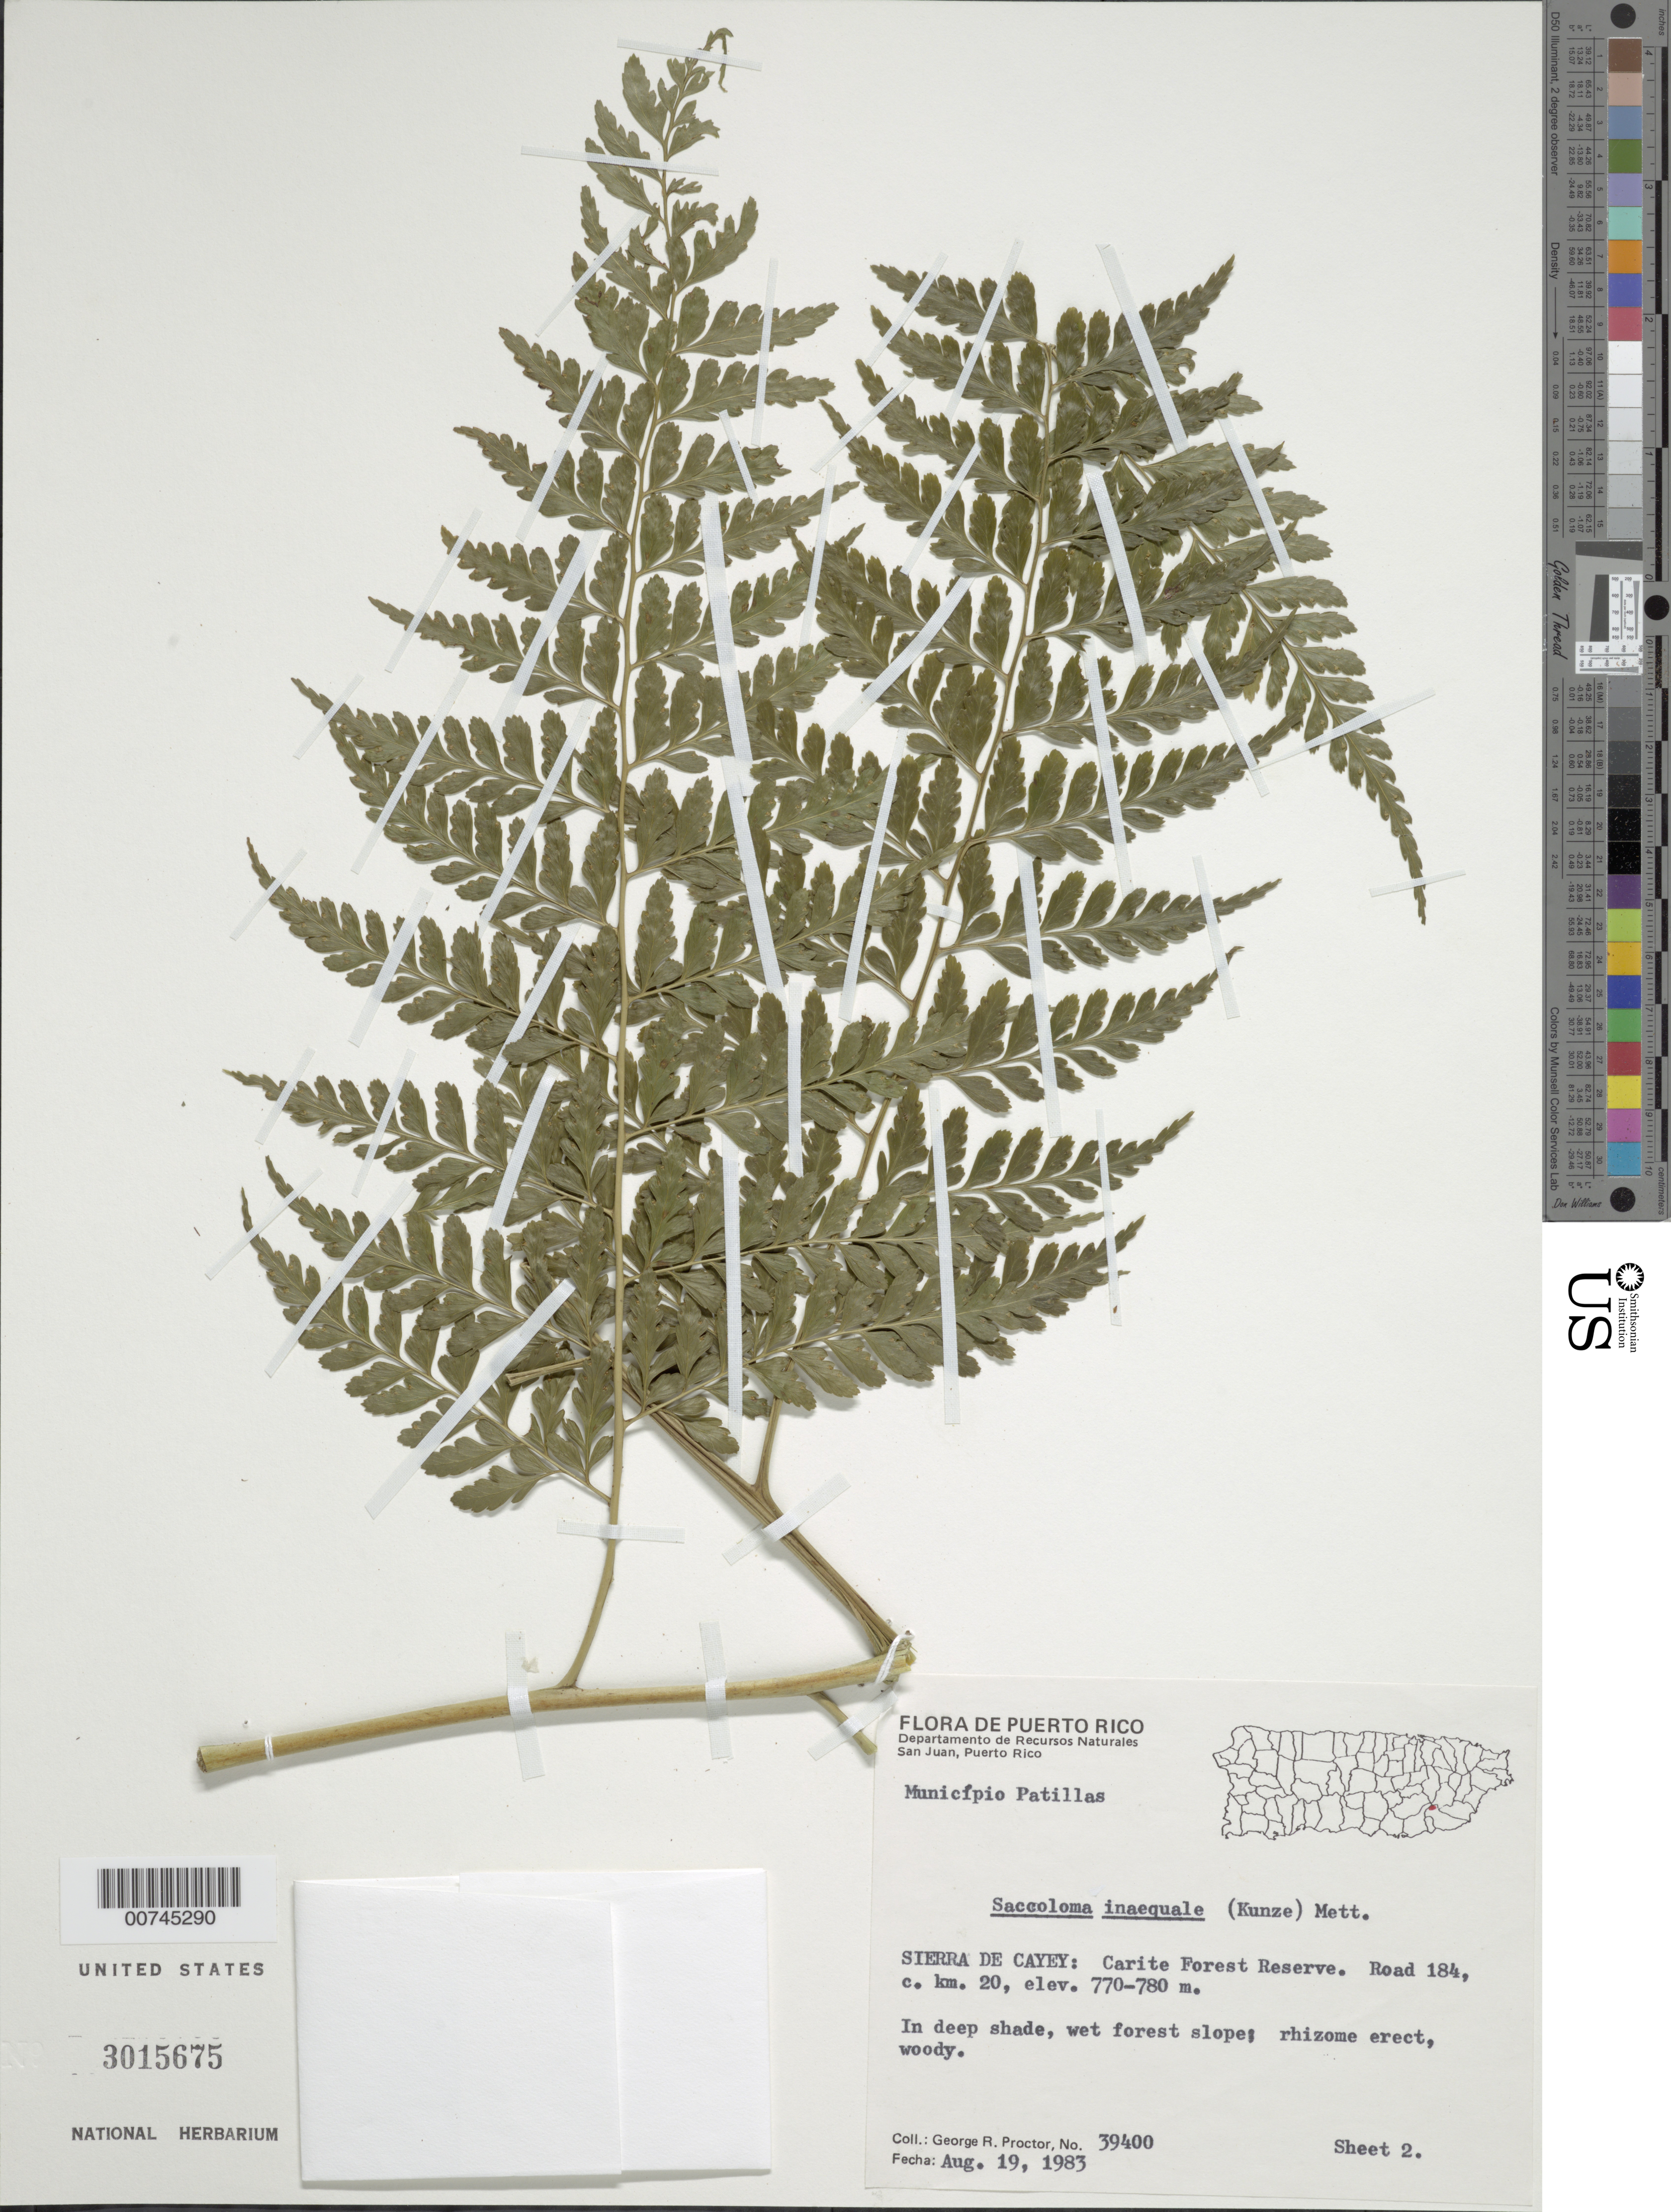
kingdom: Plantae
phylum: Tracheophyta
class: Polypodiopsida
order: Polypodiales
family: Saccolomataceae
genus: Saccoloma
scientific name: Saccoloma inaequale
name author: (Kunze) Mett.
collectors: G. R. Proctor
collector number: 39400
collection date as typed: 19 Aug 1983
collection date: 1983-08-19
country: Puerto Rico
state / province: Río Grande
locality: Sierra de Cayey: Carite Forest Reserve. Road 184, c. km 20. Municipio Patillas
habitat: In deep shade, wet forest slope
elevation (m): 770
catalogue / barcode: US 3015675